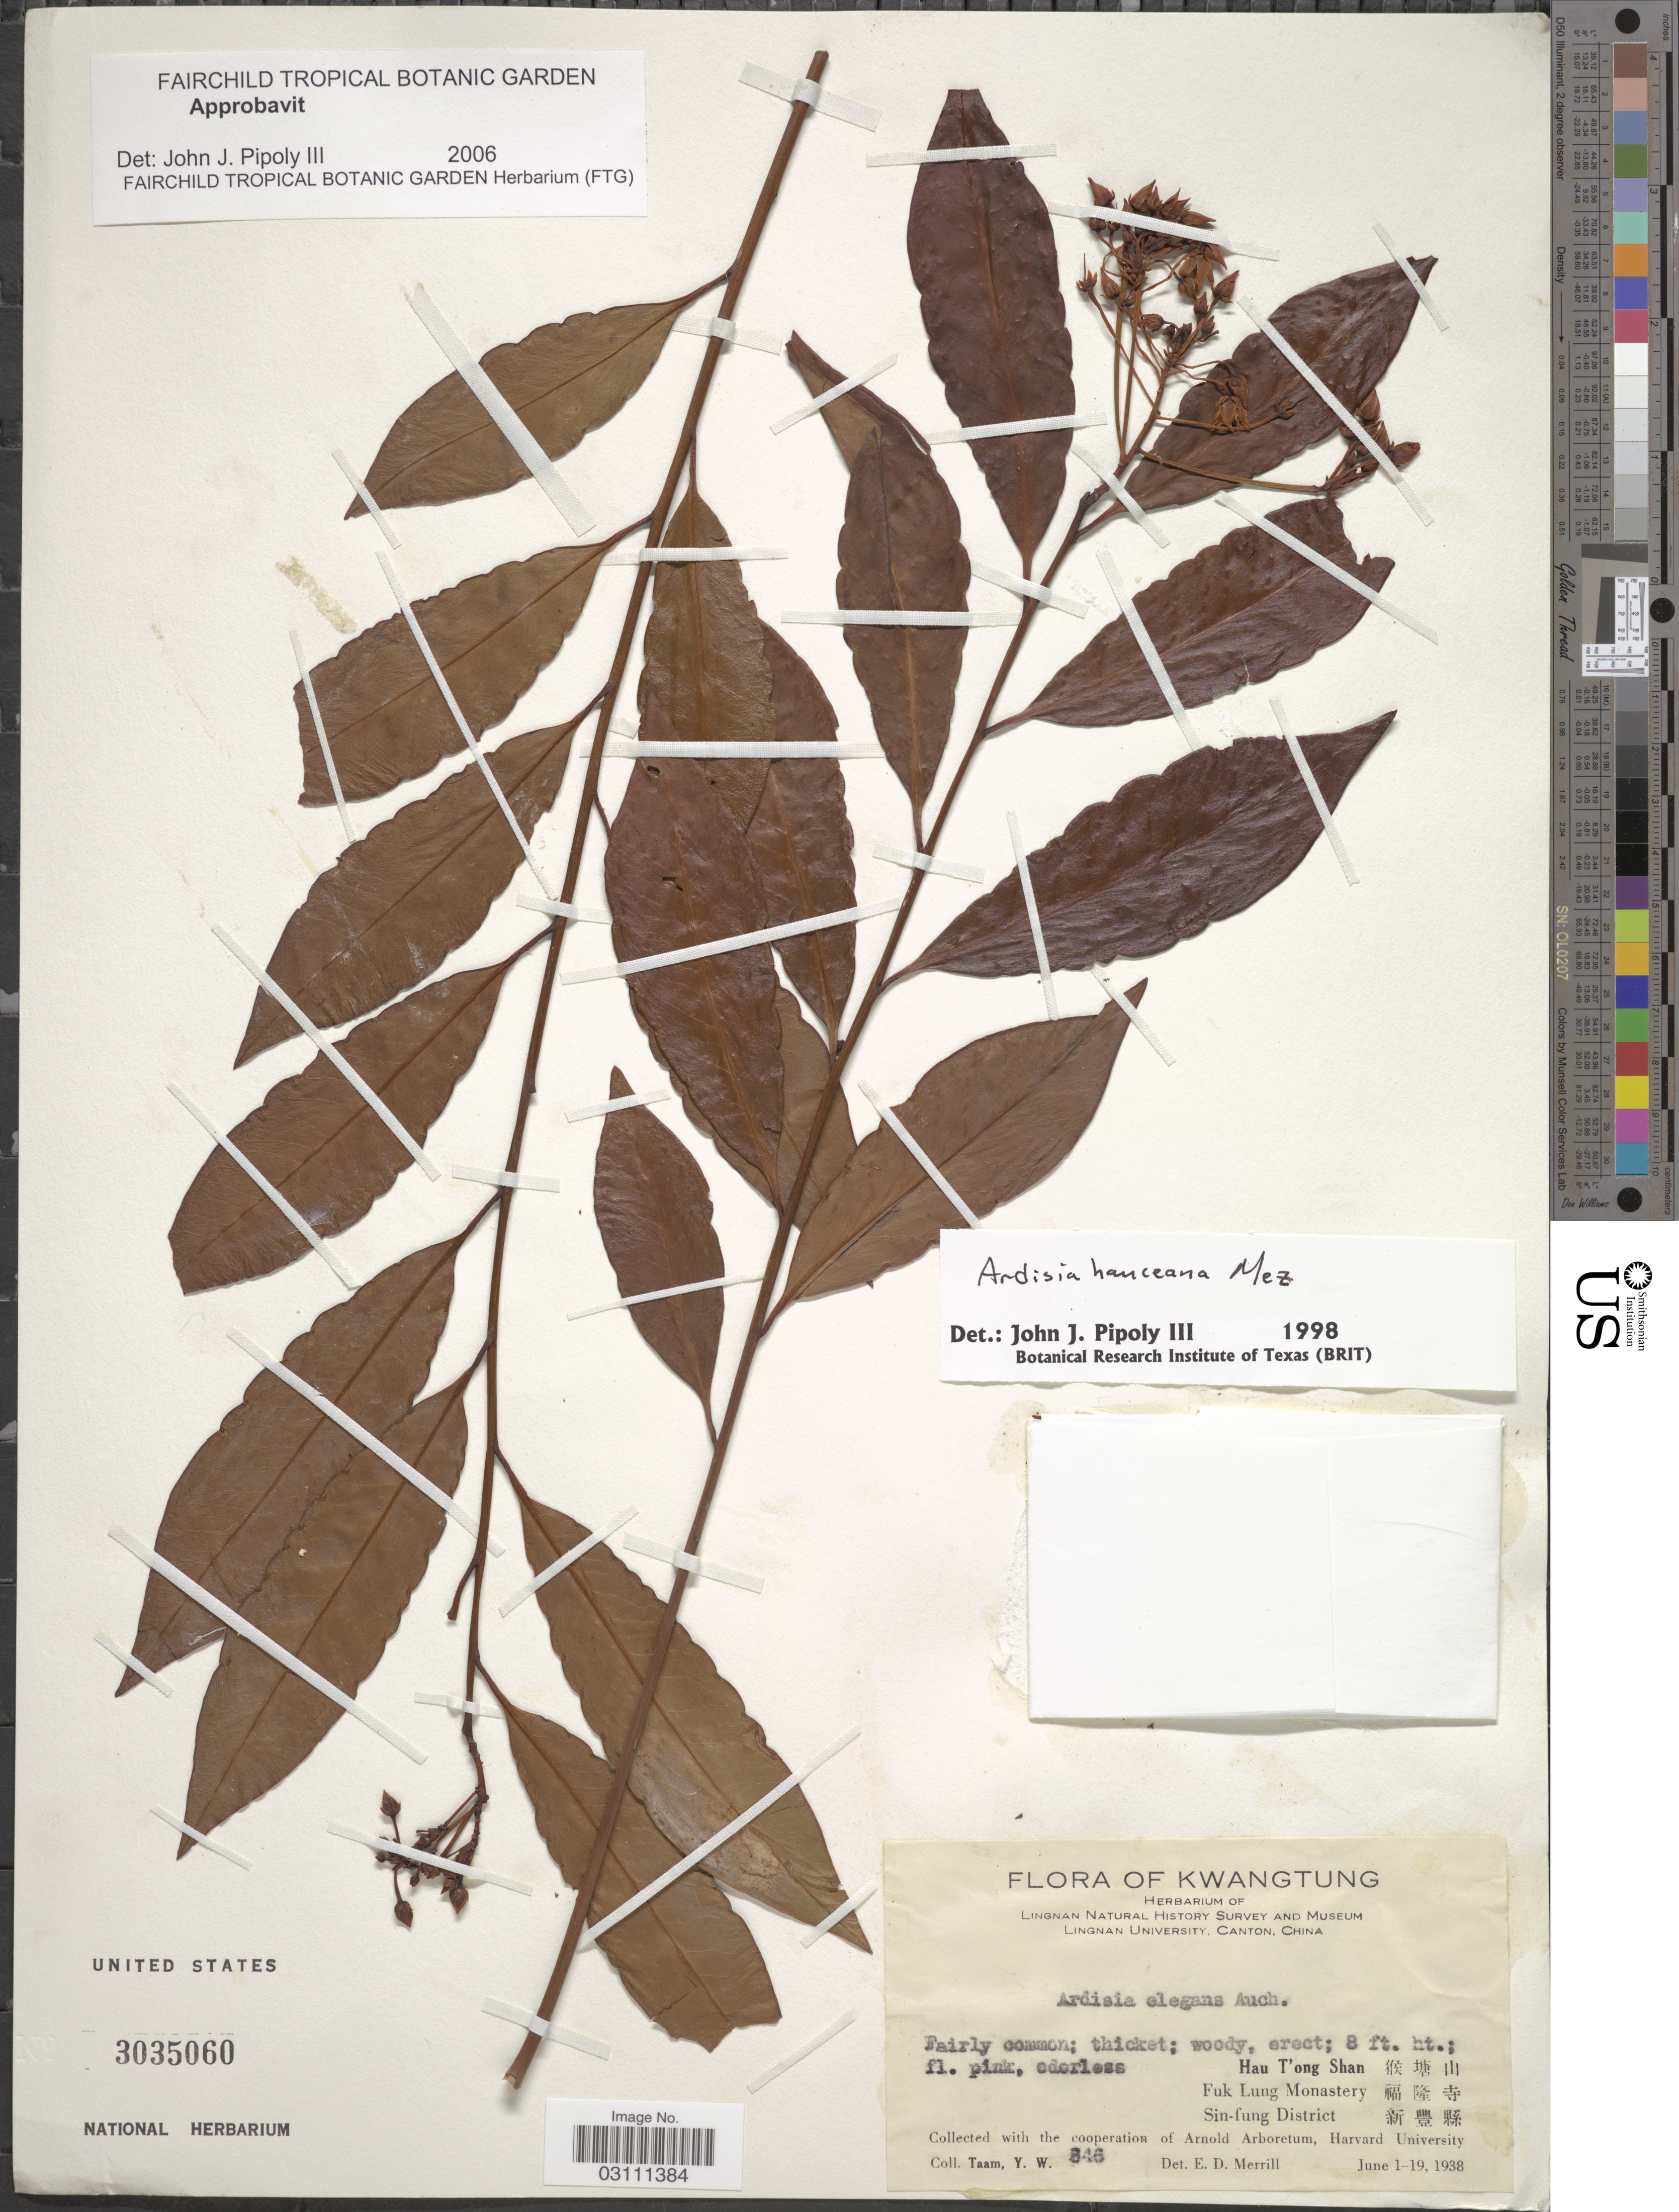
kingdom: Plantae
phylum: Tracheophyta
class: Magnoliopsida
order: Ericales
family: Primulaceae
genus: Ardisia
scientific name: Ardisia elegans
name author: Andrews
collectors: Y. W. Taam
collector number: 846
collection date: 1938-06-01/1938-06-19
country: China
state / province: Guangdong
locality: Kwangtung, Hau T'ong Shan, Fuk Lung Monastery, Sin-fung District.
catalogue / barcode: US 3035060